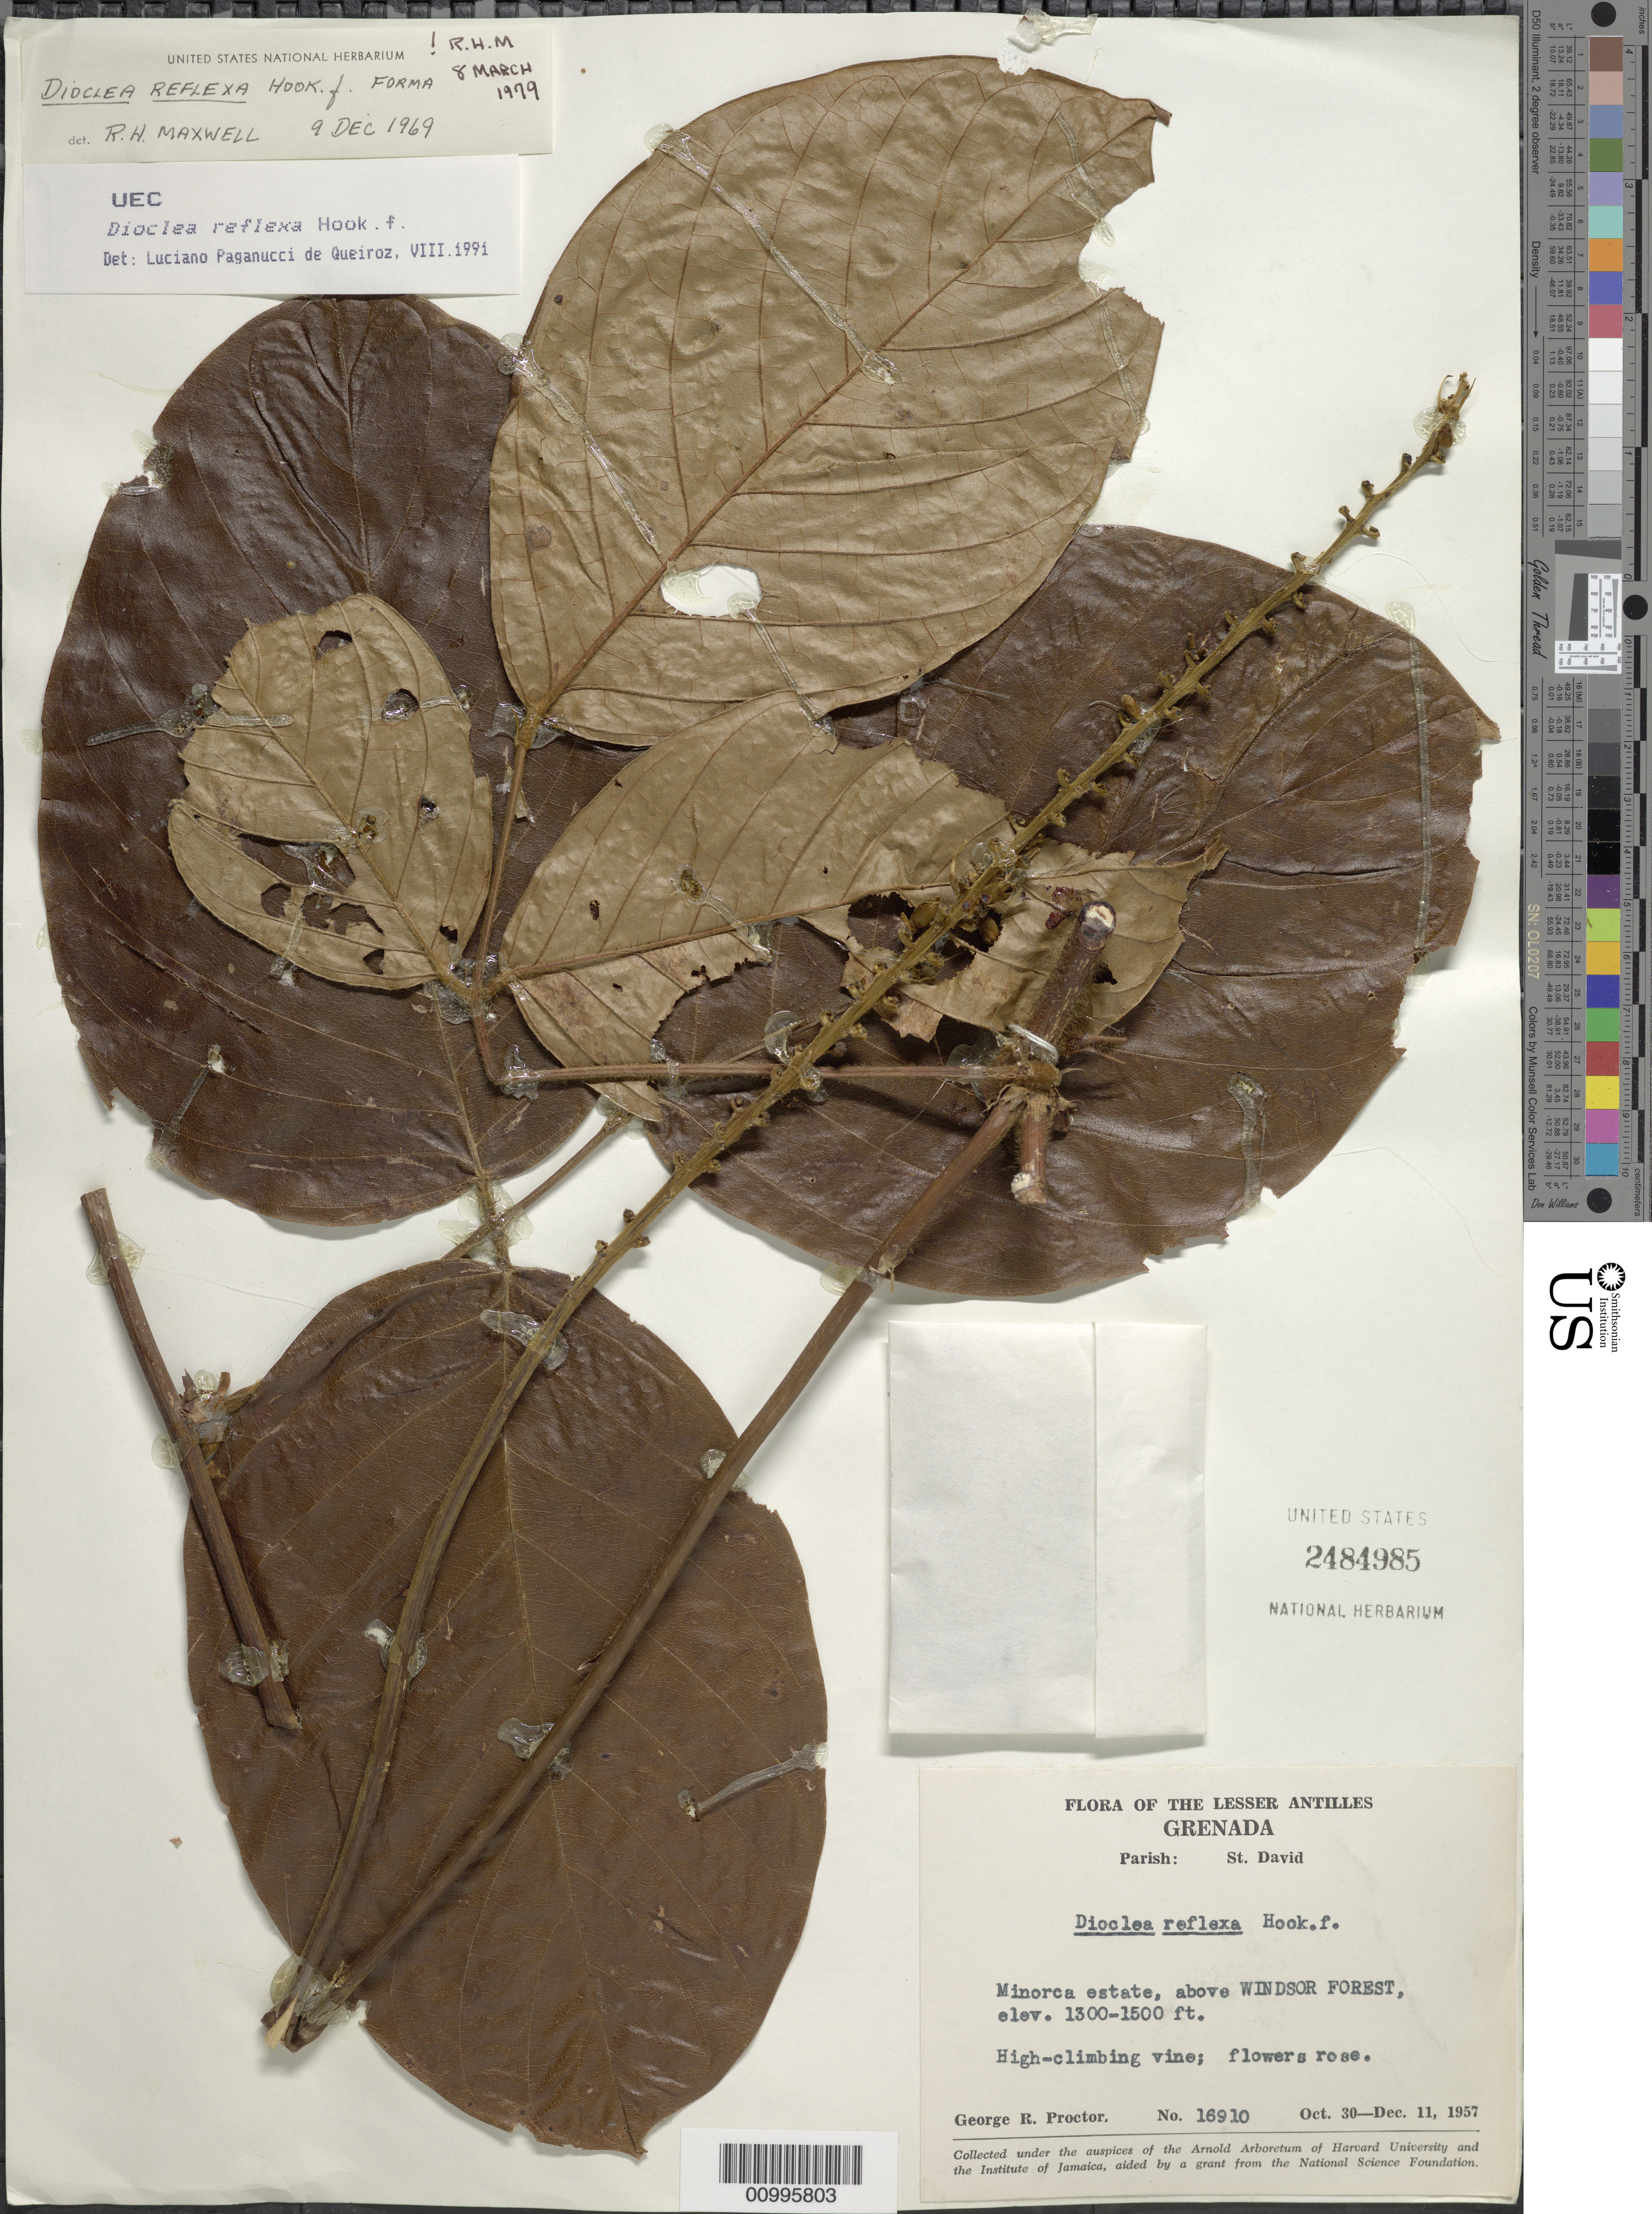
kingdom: Plantae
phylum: Tracheophyta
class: Magnoliopsida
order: Fabales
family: Fabaceae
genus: Macropsychanthus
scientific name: Macropsychanthus comosus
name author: (G. Mey.) L.P. Queiroz & Snak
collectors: G. R. Proctor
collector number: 16910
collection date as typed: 30 Oct 1957 to 11 Dec 1957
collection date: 1957-10-30/1957-12-11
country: Grenada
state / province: Saint David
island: Grenada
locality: Minorca Estate, above Windsor Forest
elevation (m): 396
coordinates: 0 N, 0 E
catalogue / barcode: US 2484985